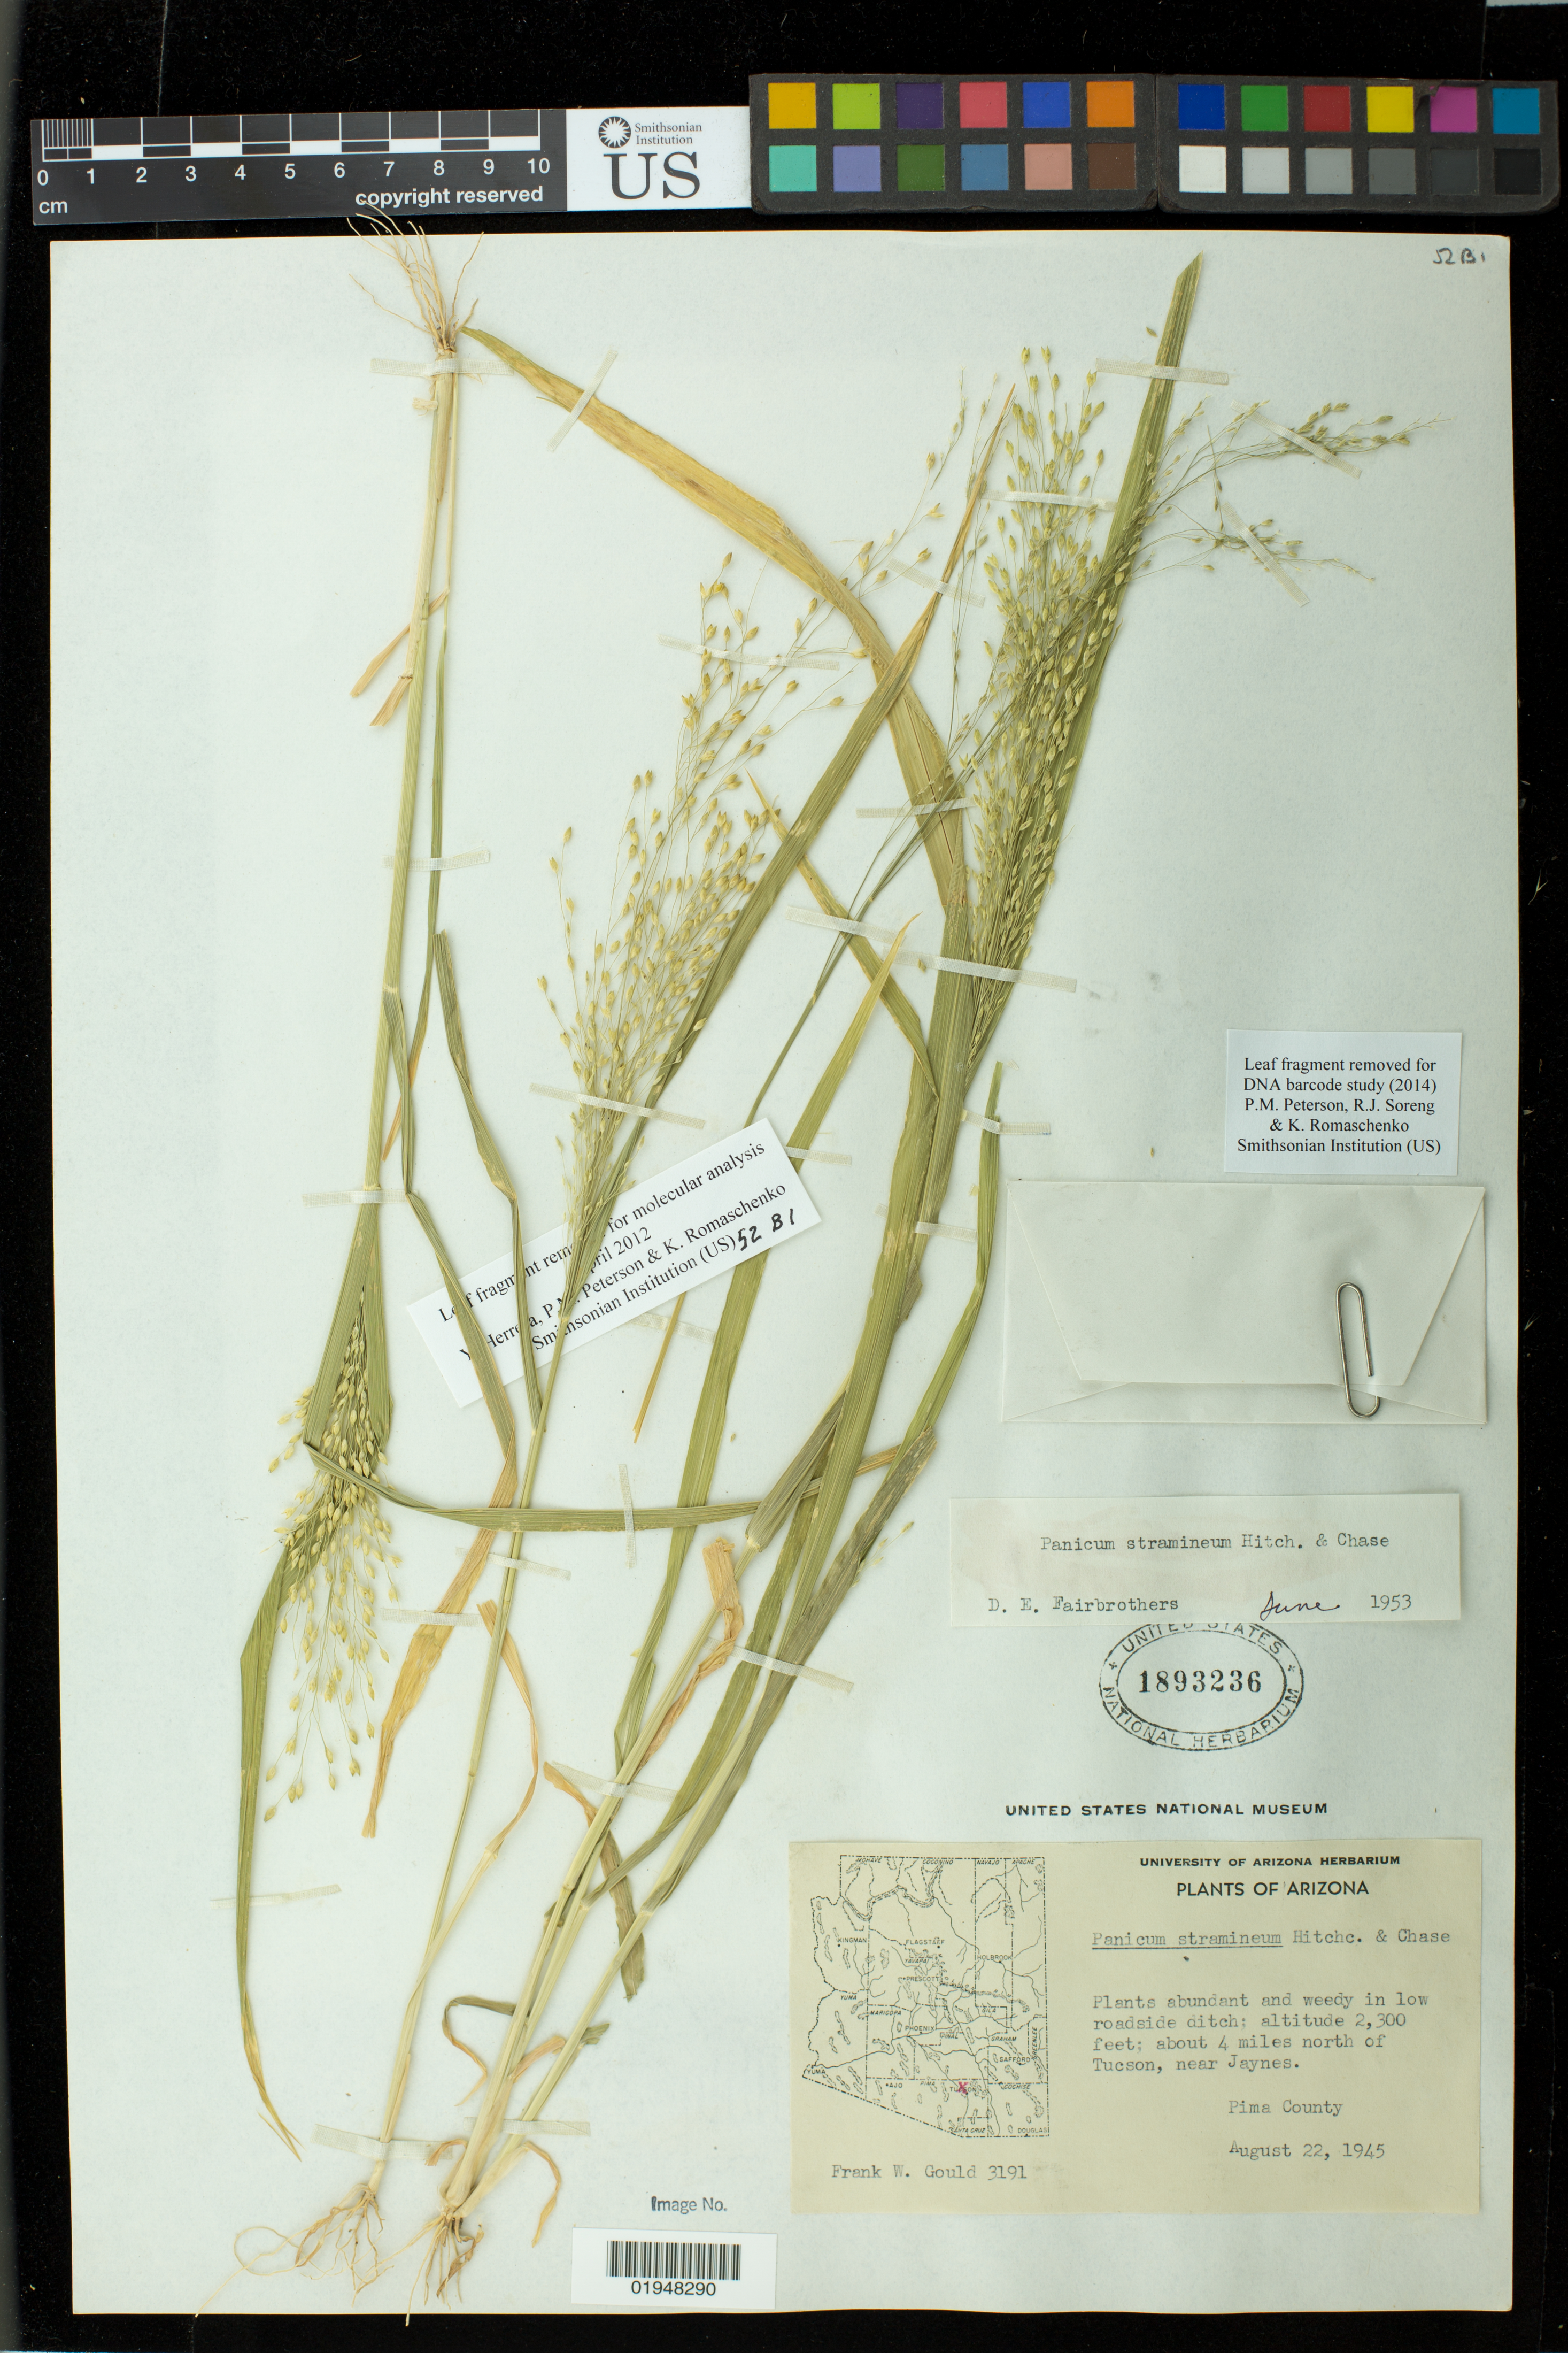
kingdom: Plantae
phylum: Tracheophyta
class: Liliopsida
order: Poales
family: Poaceae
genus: Panicum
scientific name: Panicum stramineum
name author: Hitchc. & Chase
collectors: F. W. Gould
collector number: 3191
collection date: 1945-08-22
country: United States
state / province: Arizona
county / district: Pima County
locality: about 4 miles north of Tucson, near Jaynes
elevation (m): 701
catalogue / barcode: US 1893236